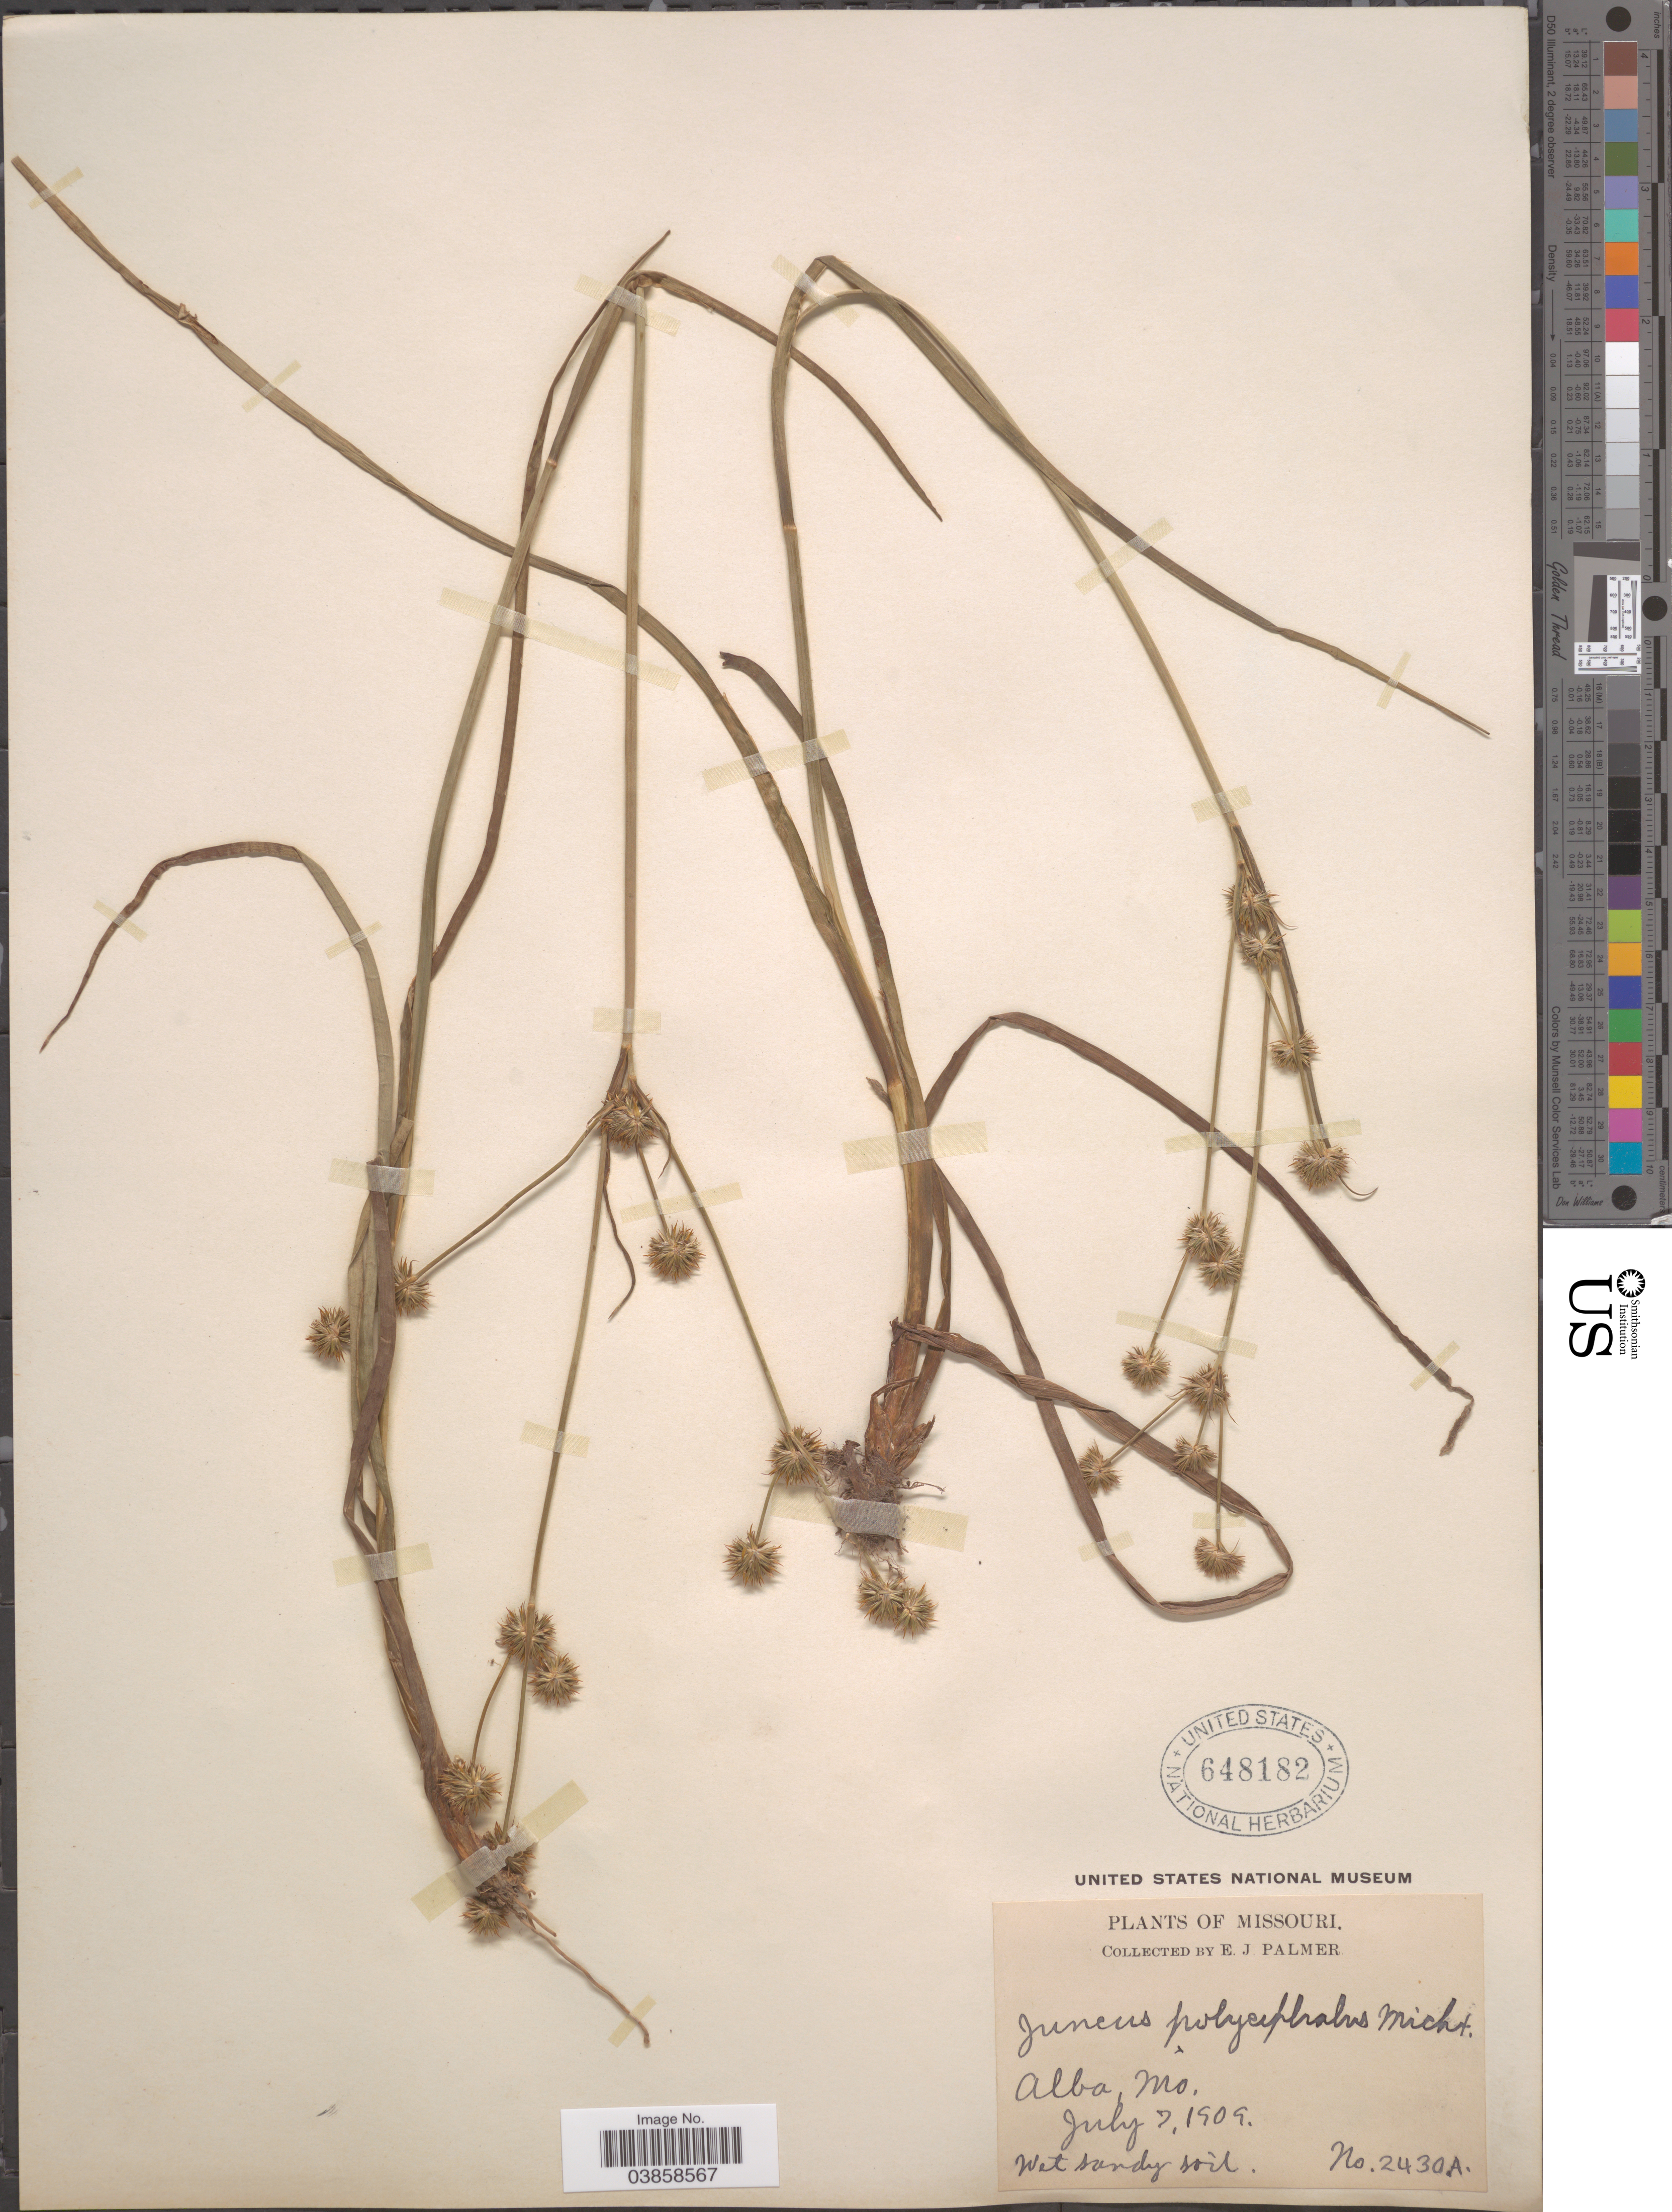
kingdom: Plantae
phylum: Tracheophyta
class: Liliopsida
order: Poales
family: Juncaceae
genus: Juncus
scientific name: Juncus validus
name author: Coville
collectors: E. J. Palmer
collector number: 2430A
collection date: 1909-07-07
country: United States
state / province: Missouri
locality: Alba.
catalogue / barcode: US 648182